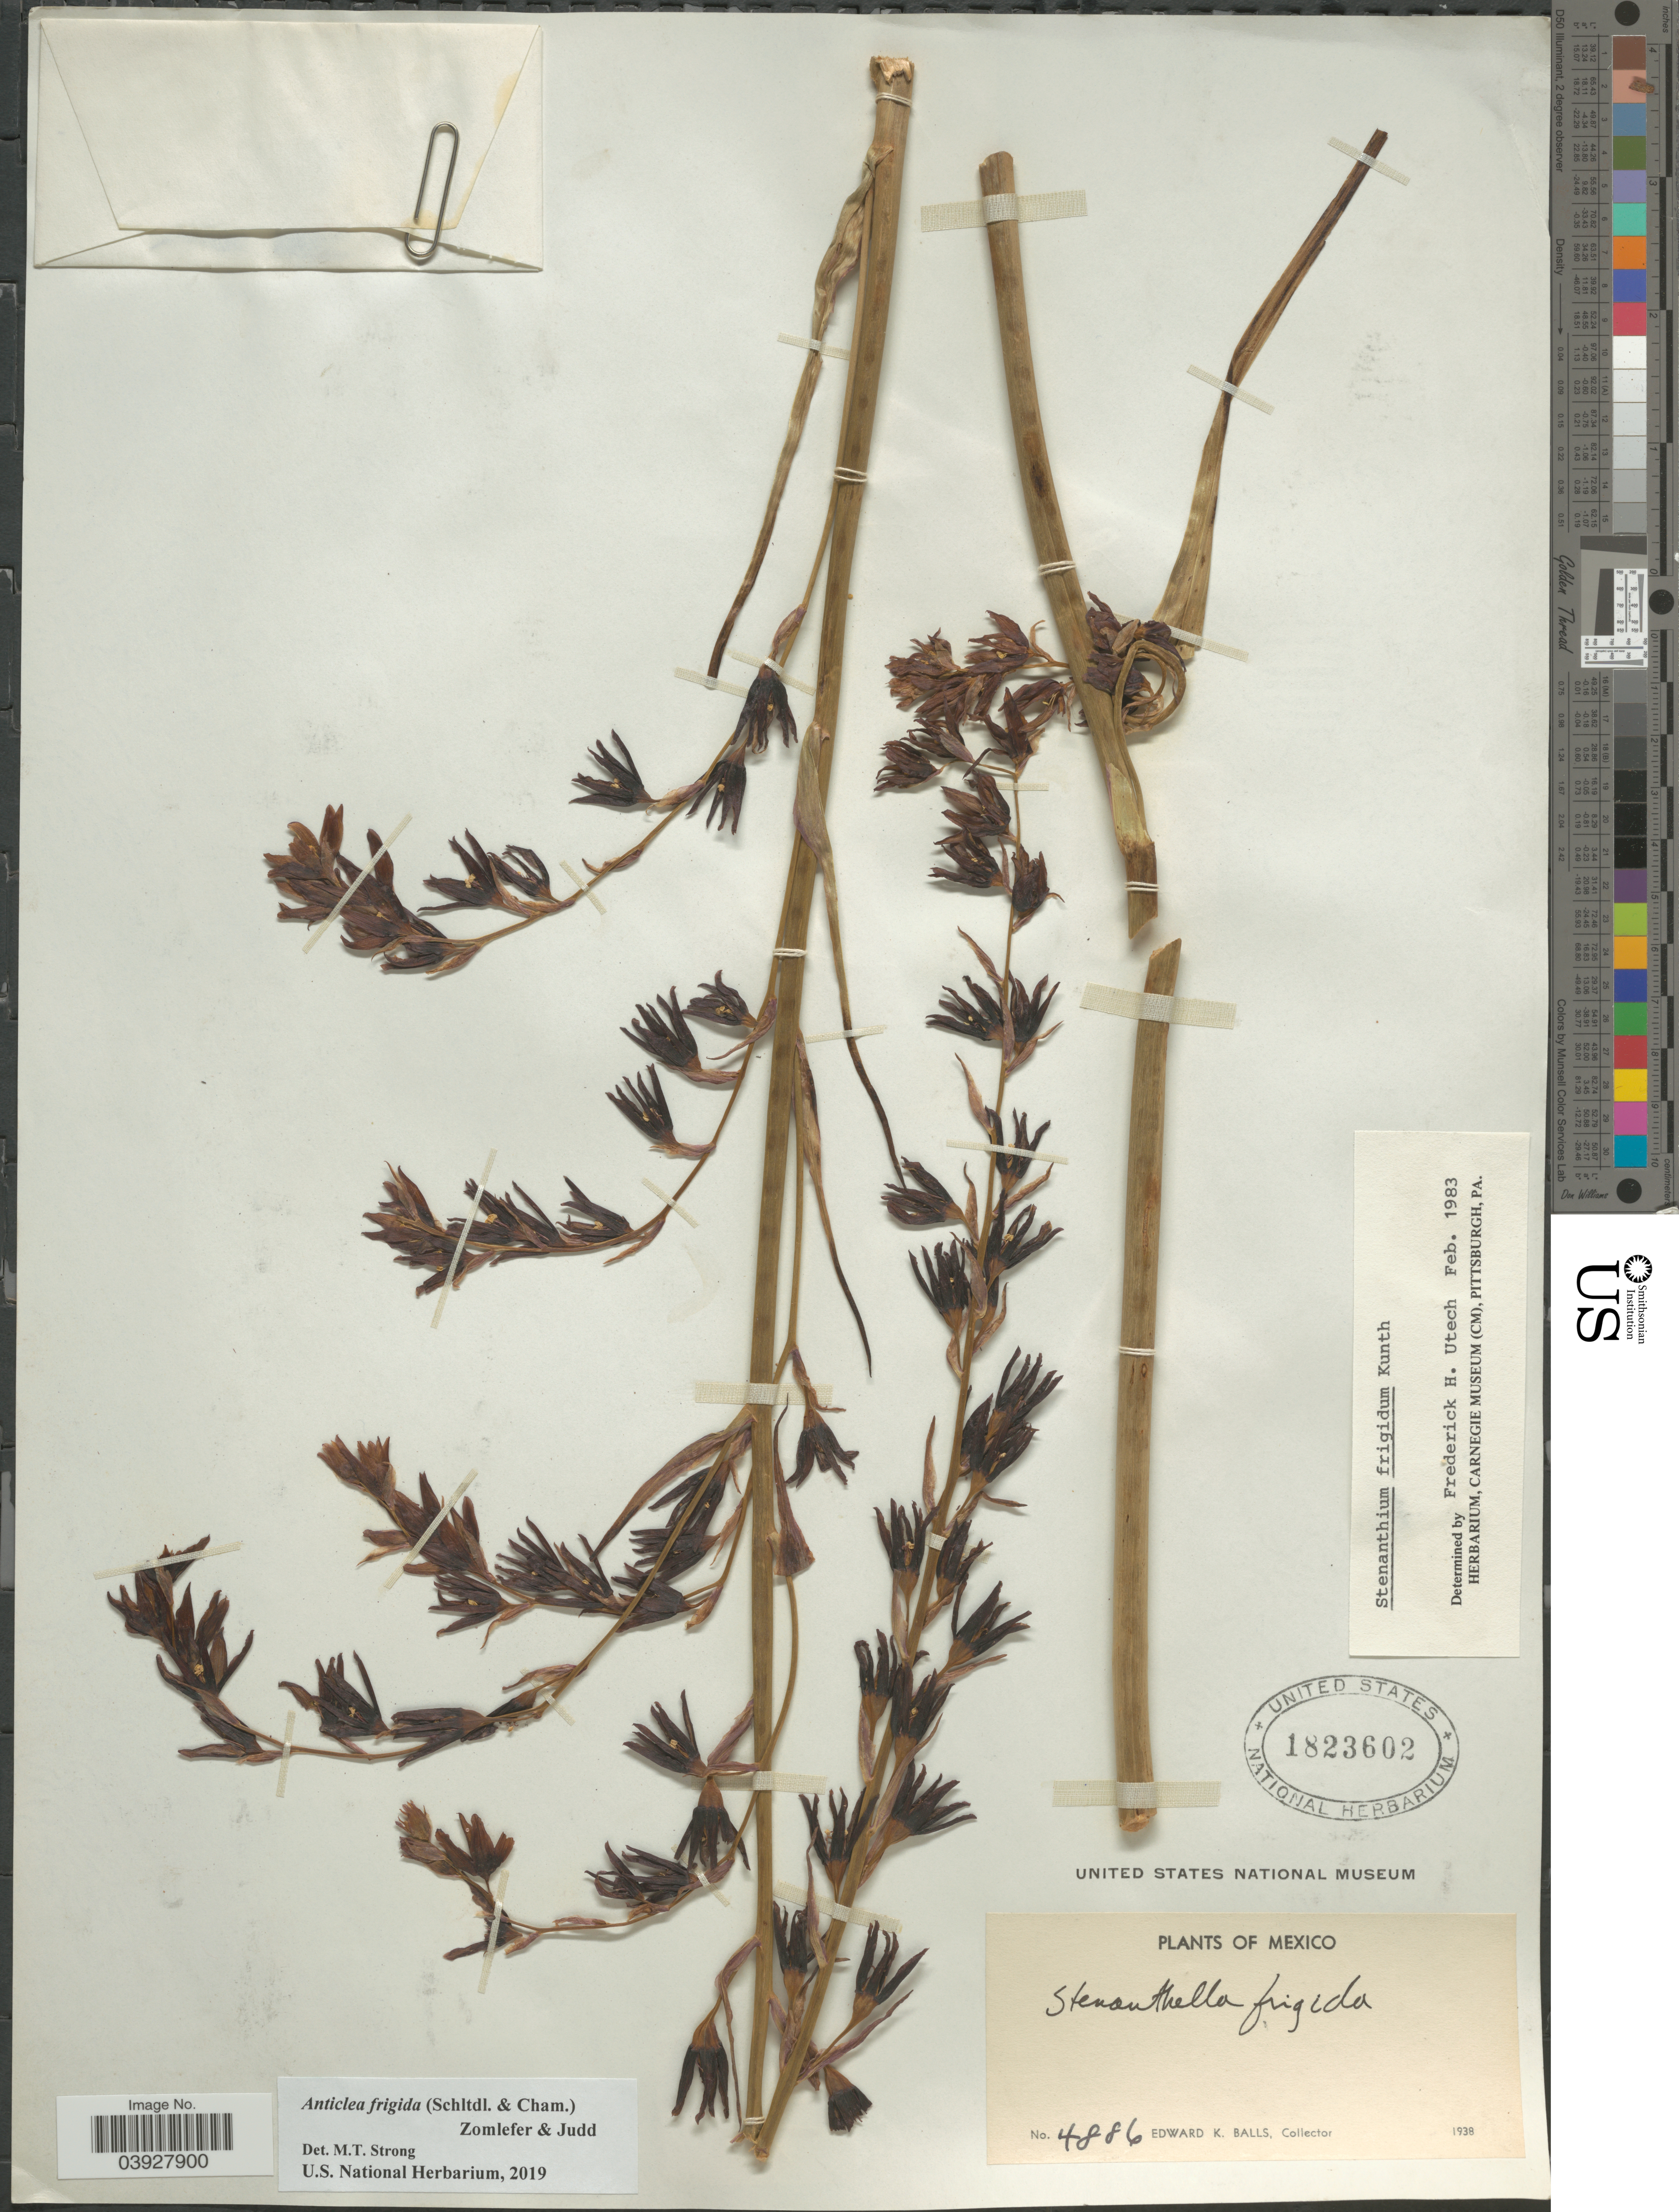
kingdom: Plantae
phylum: Tracheophyta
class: Liliopsida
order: Liliales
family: Melanthiaceae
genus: Anticlea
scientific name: Anticlea frigida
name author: (Schltdl. & Cham.) Zomlefer & Judd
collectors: E. K. Balls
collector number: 4886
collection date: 1938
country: Mexico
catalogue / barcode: US 1823602